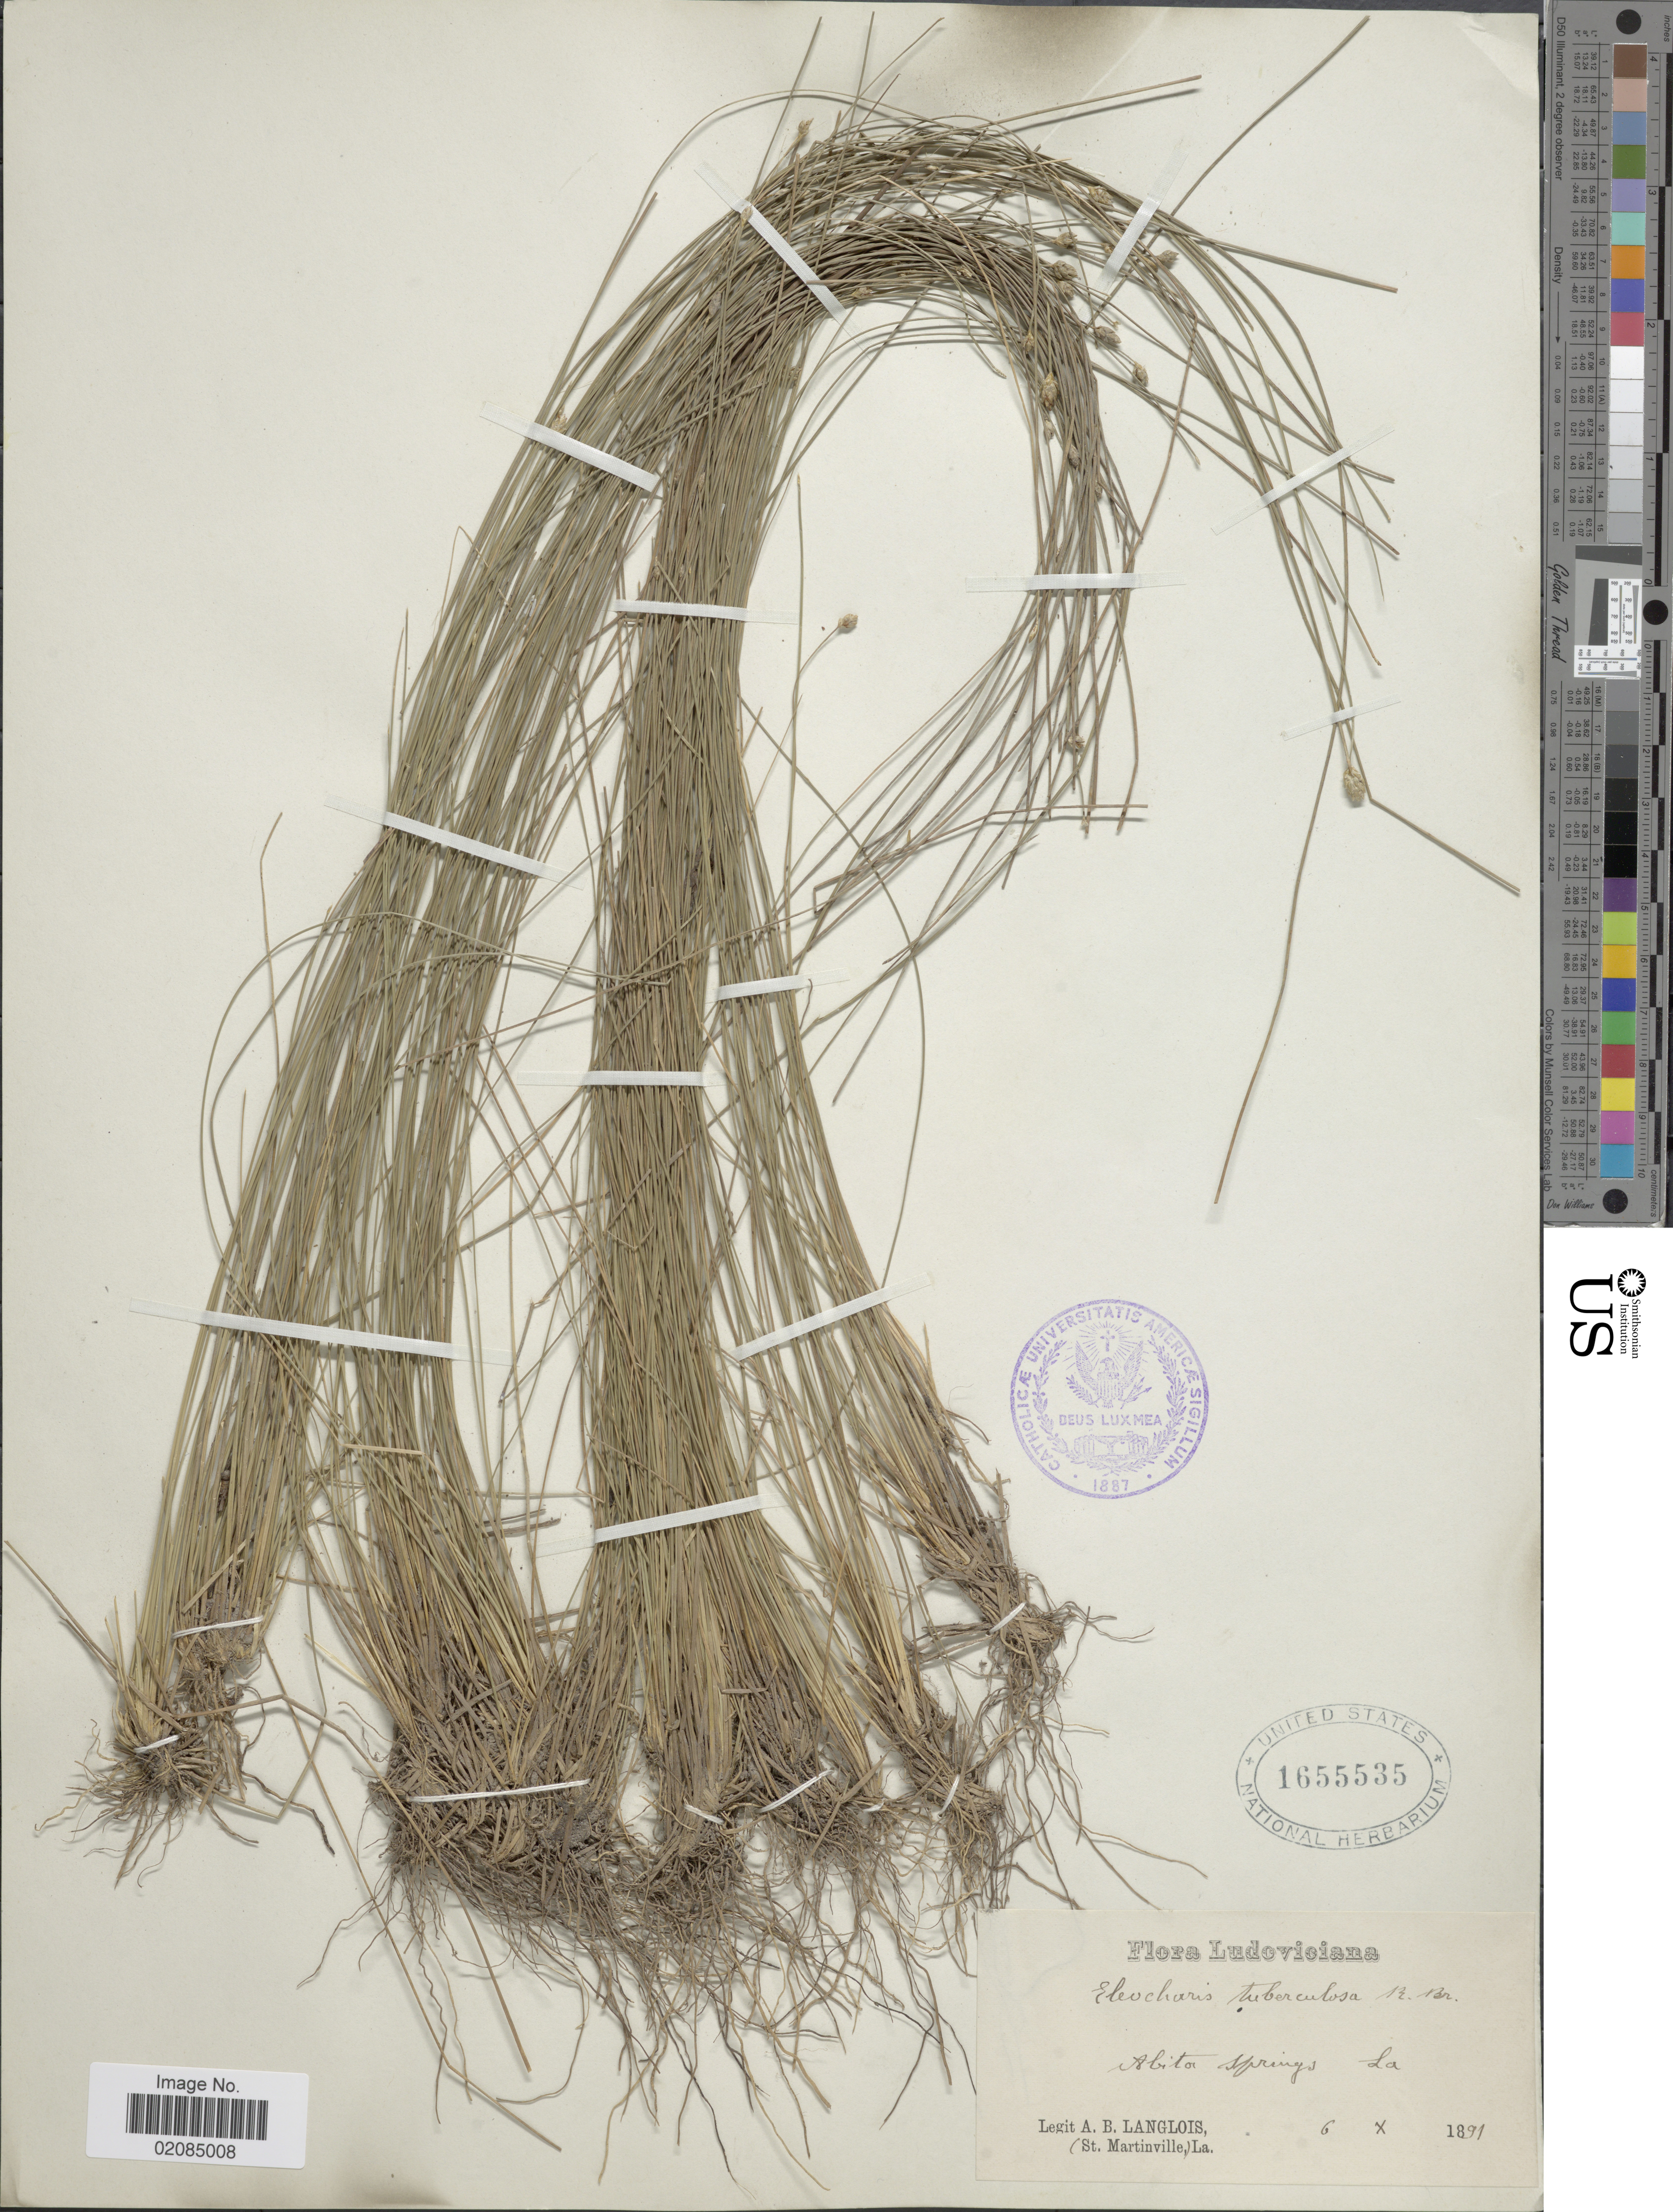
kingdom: Plantae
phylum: Tracheophyta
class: Liliopsida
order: Poales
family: Cyperaceae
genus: Eleocharis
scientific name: Eleocharis tuberculosa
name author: (Michx.) Roem. & Schult.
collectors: A. Langlois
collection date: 1891-10-06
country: United States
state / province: Louisiana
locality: Abita Springs, La.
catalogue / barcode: US 1655535